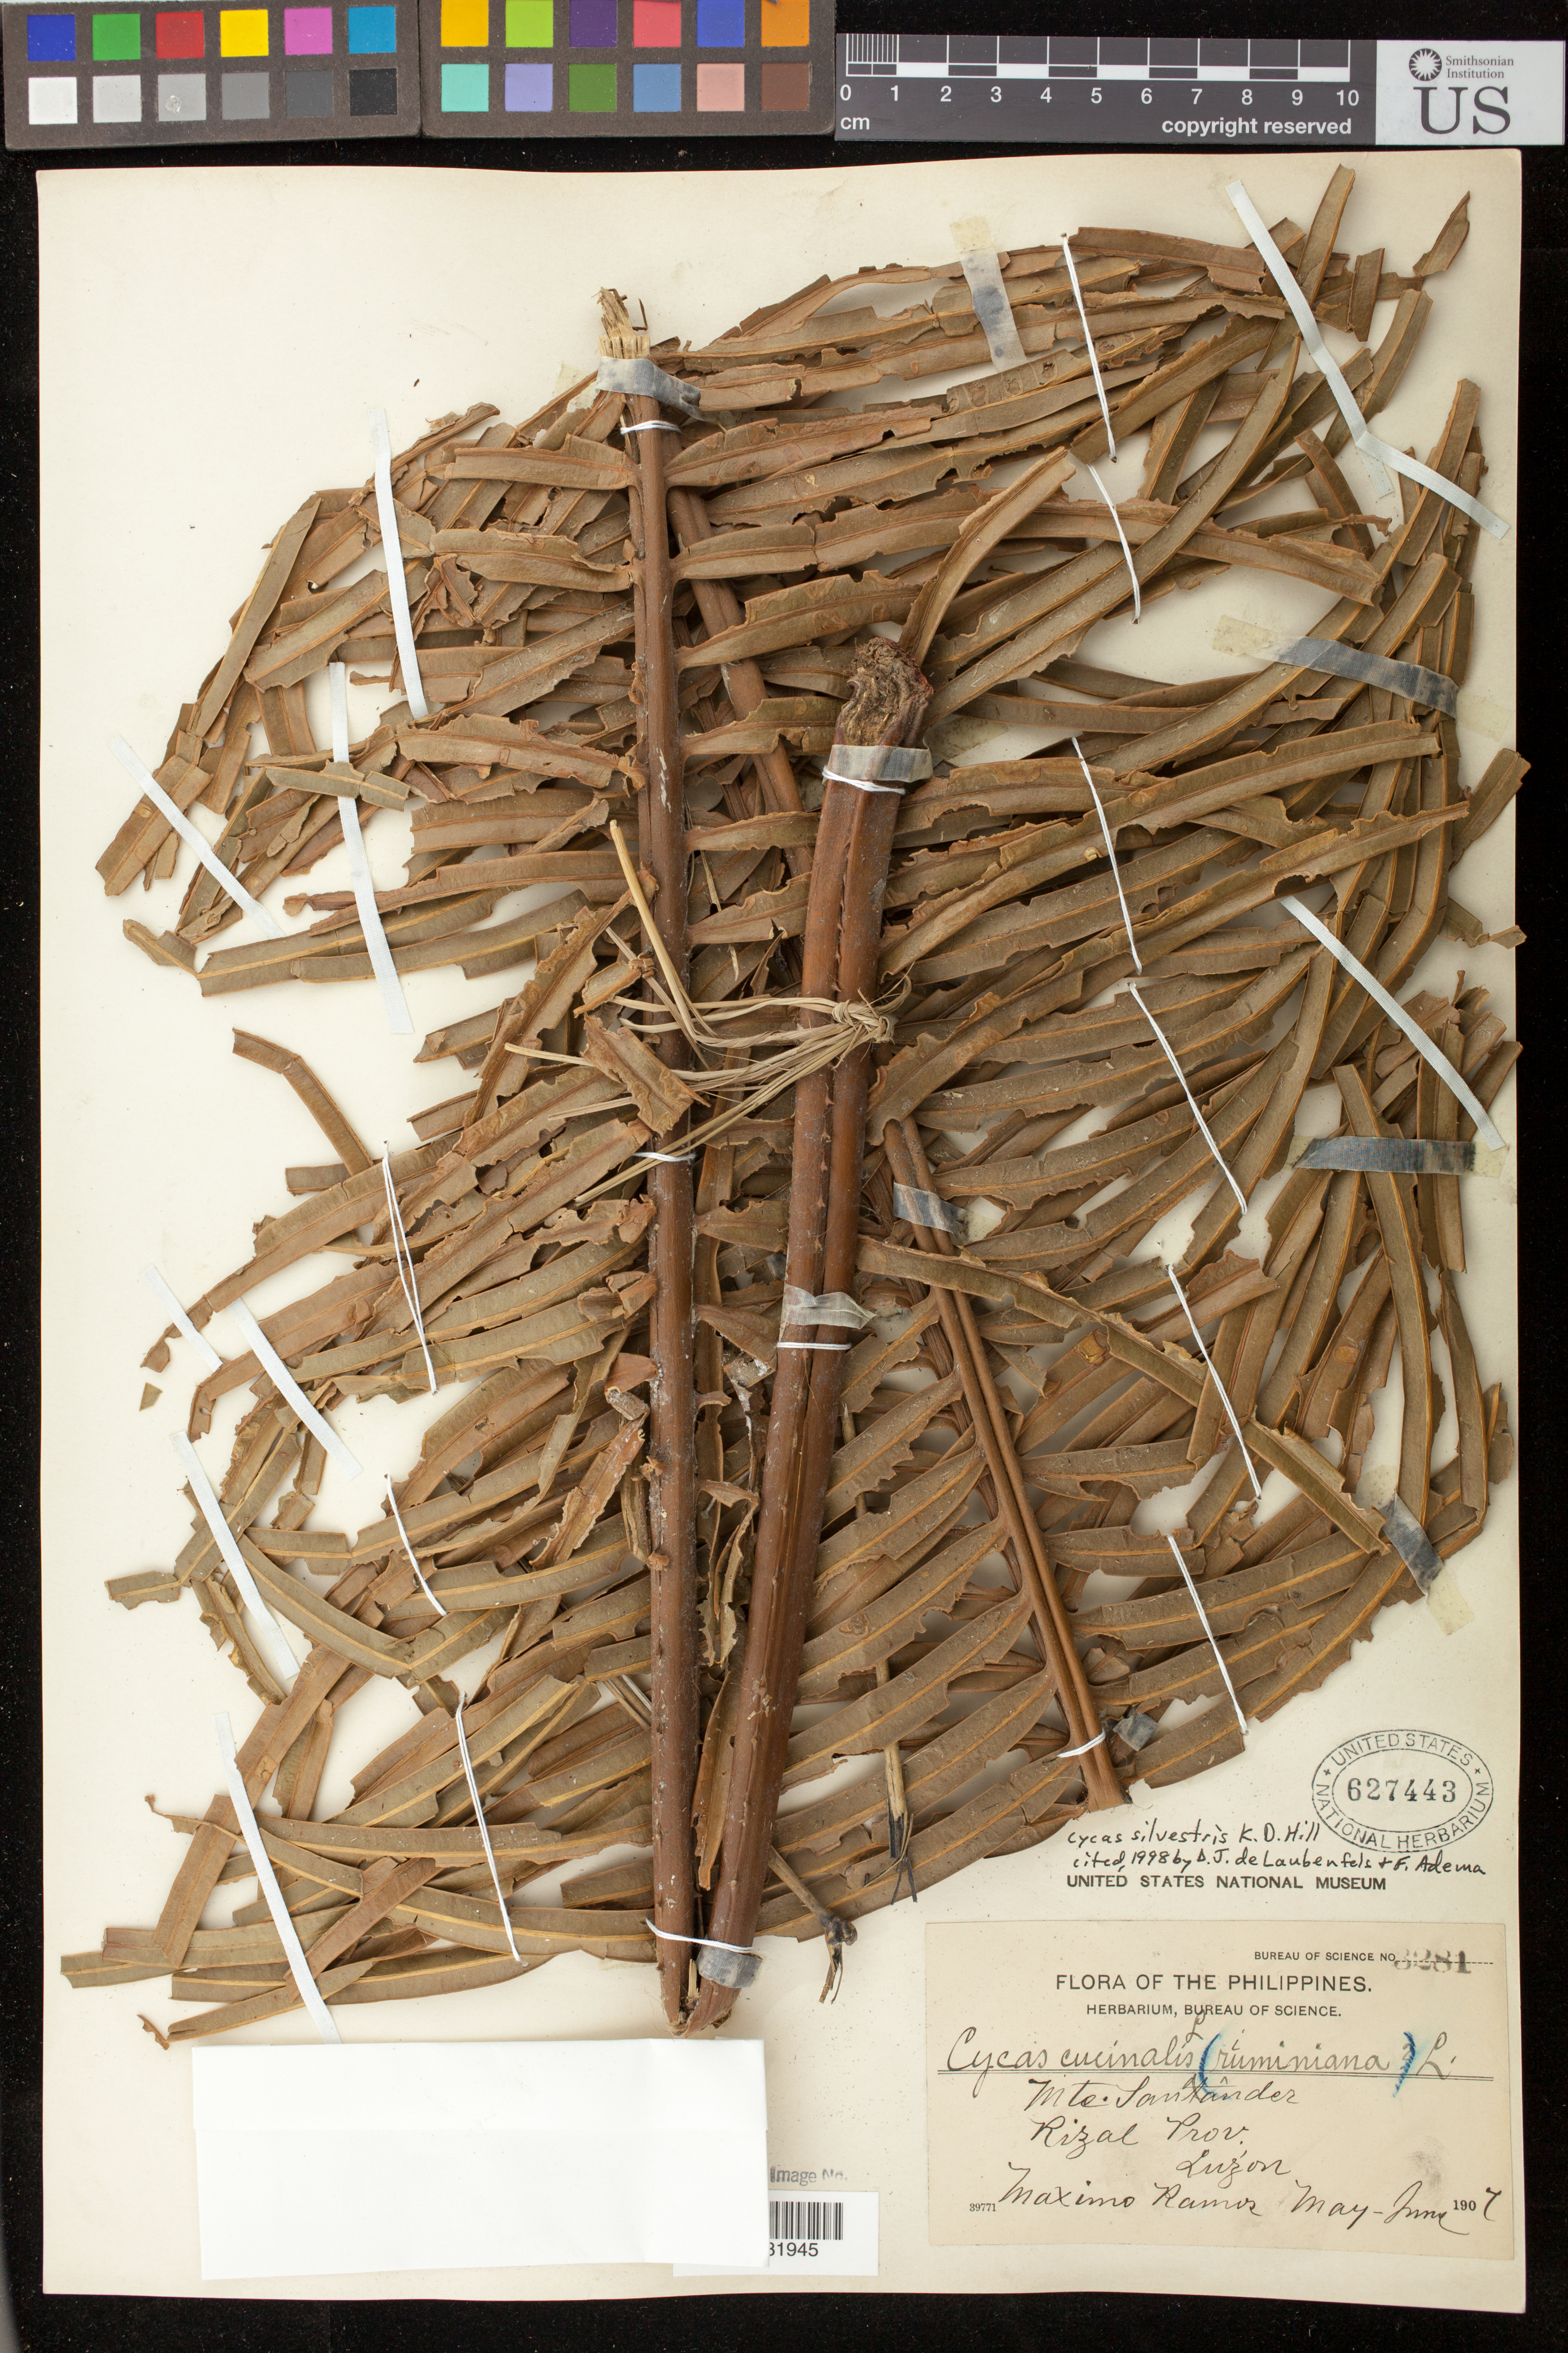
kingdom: Plantae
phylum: Tracheophyta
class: Cycadopsida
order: Cycadales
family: Cycadaceae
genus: Cycas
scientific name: Cycas silvestris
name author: K.D. Hill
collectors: M. Ramos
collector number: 3281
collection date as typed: May 1907 to -- Jun 1907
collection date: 1907-05/1907-06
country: Philippines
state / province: Calabarzon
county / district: Rizal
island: Luzon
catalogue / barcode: US 627443